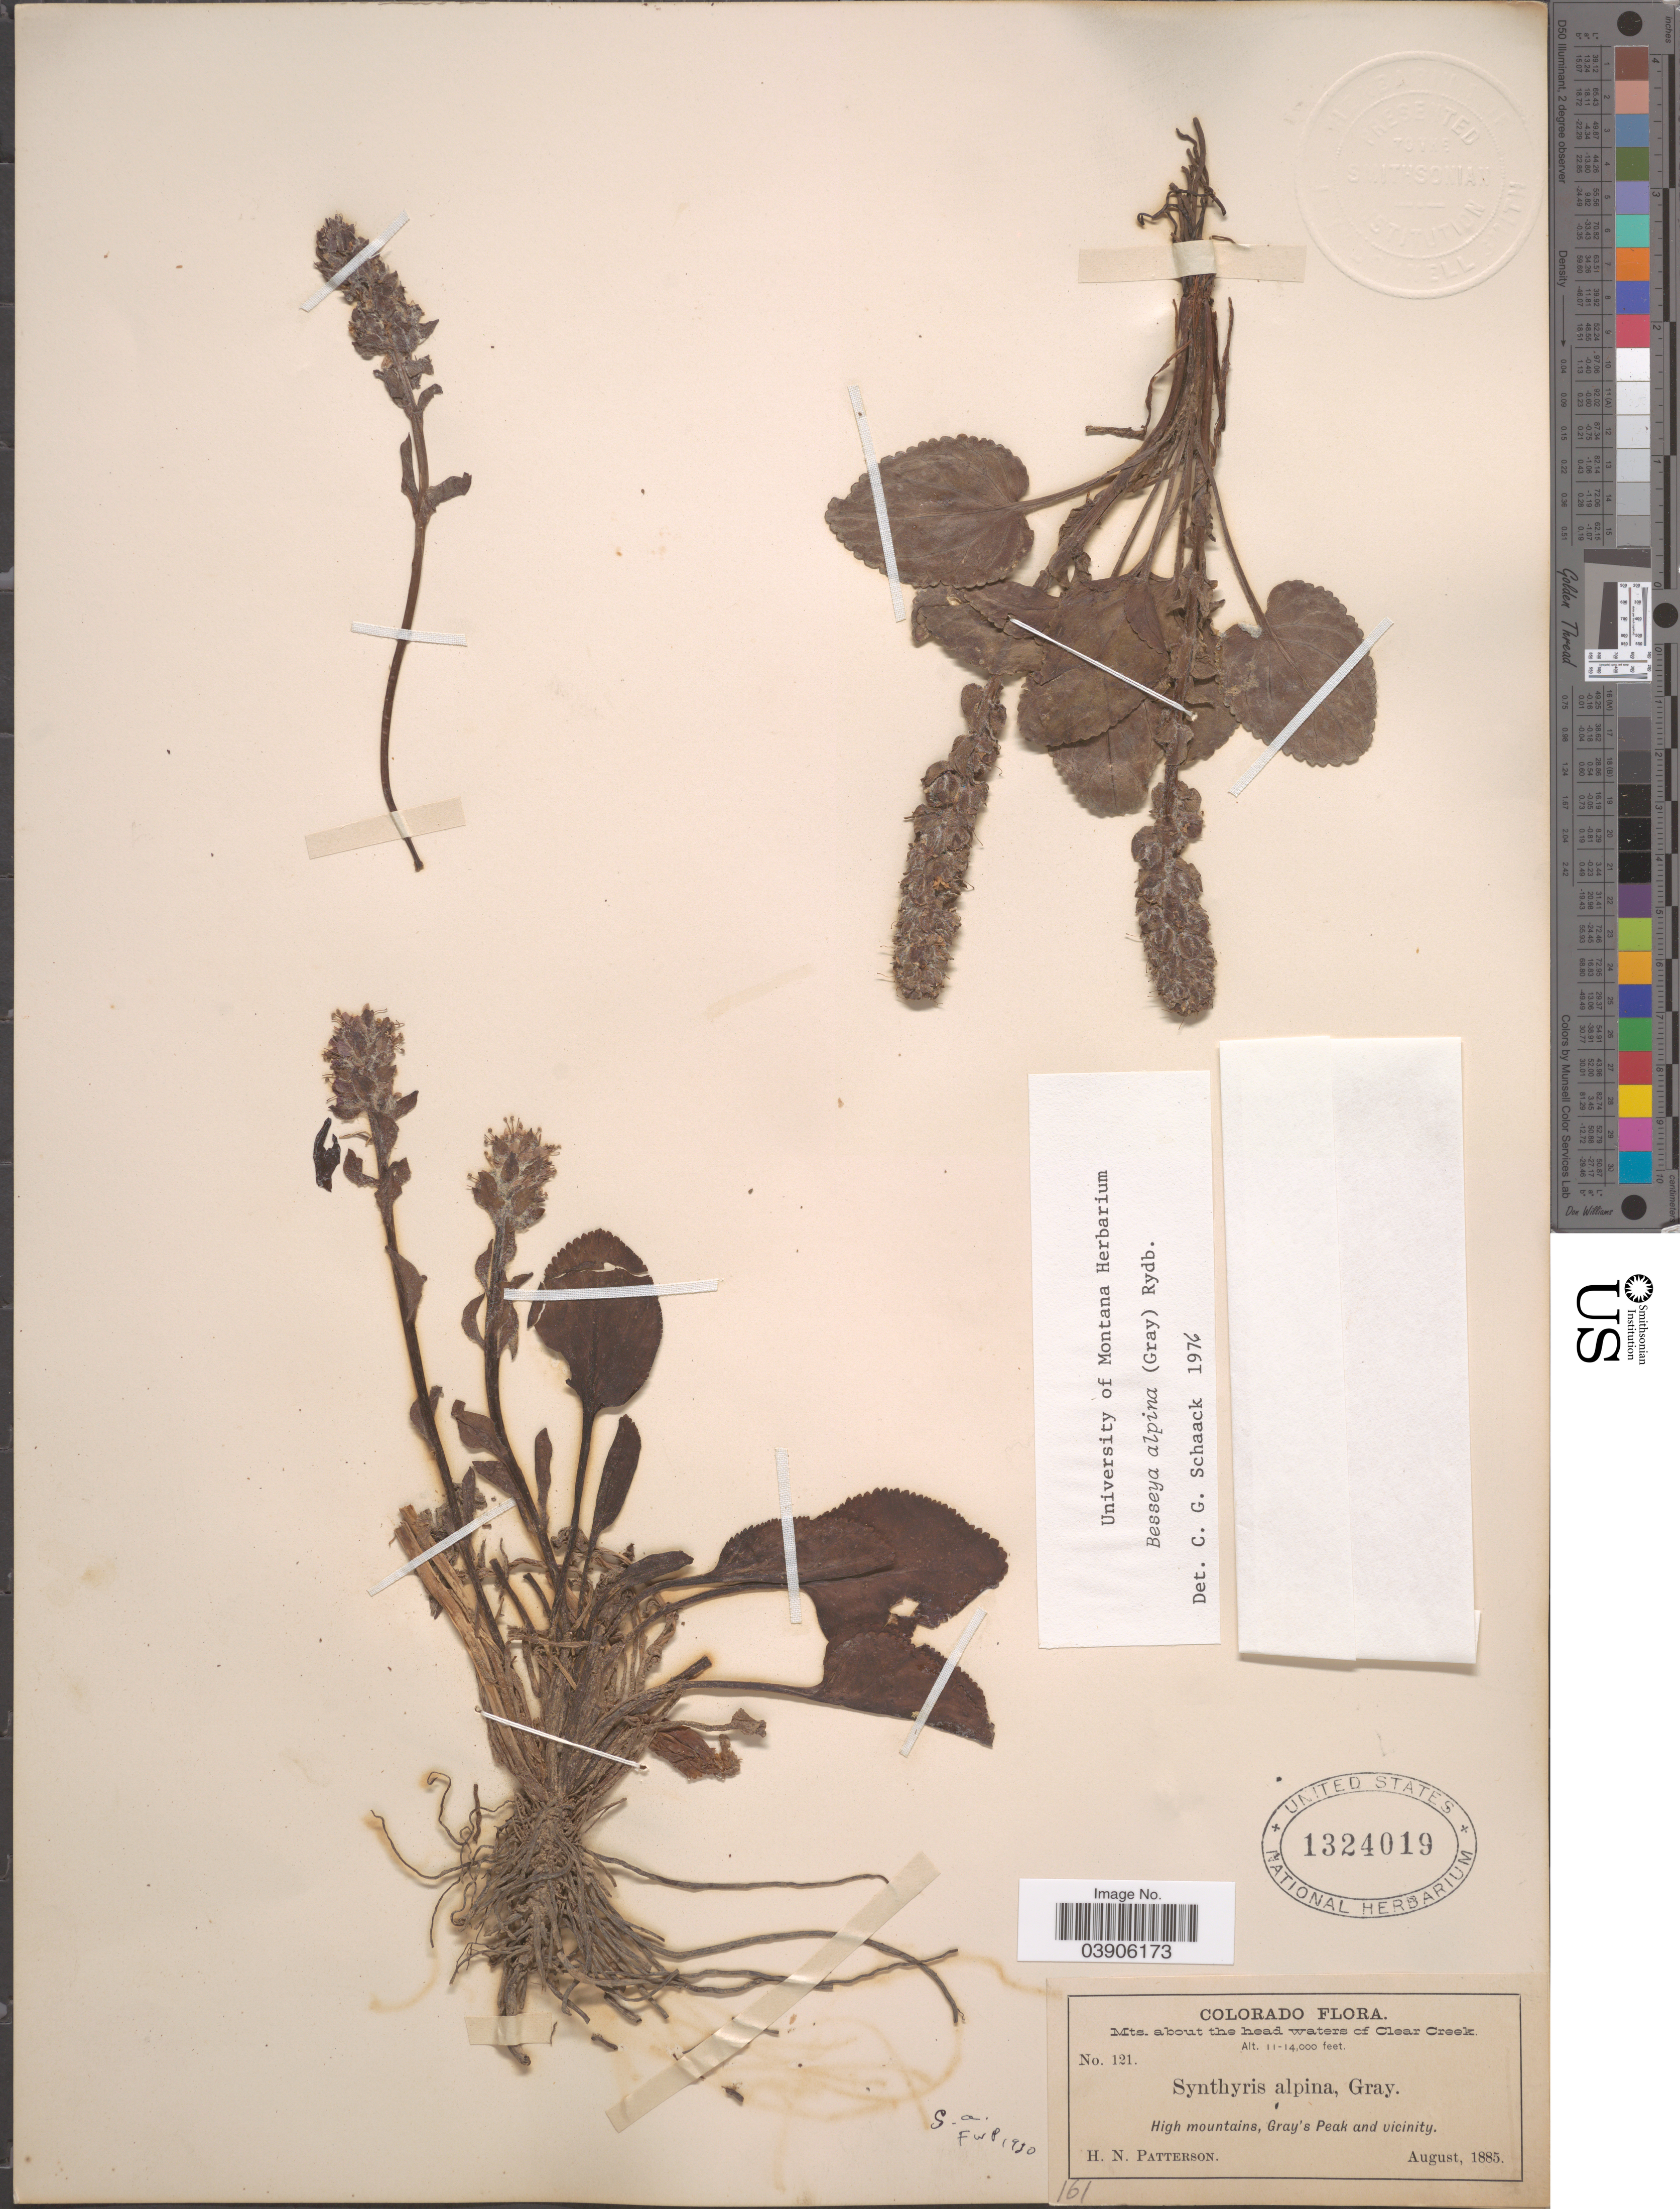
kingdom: Plantae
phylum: Tracheophyta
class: Magnoliopsida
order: Lamiales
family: Plantaginaceae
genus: Synthyris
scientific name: Synthyris alpina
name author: A. Gray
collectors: H. N. Patterson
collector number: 121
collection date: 1885-08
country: United States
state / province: Colorado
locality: Mts. about the head waters of Clear Creek. High mountains, Gray's Peak and vicinity.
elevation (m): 3353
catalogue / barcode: US 1324019